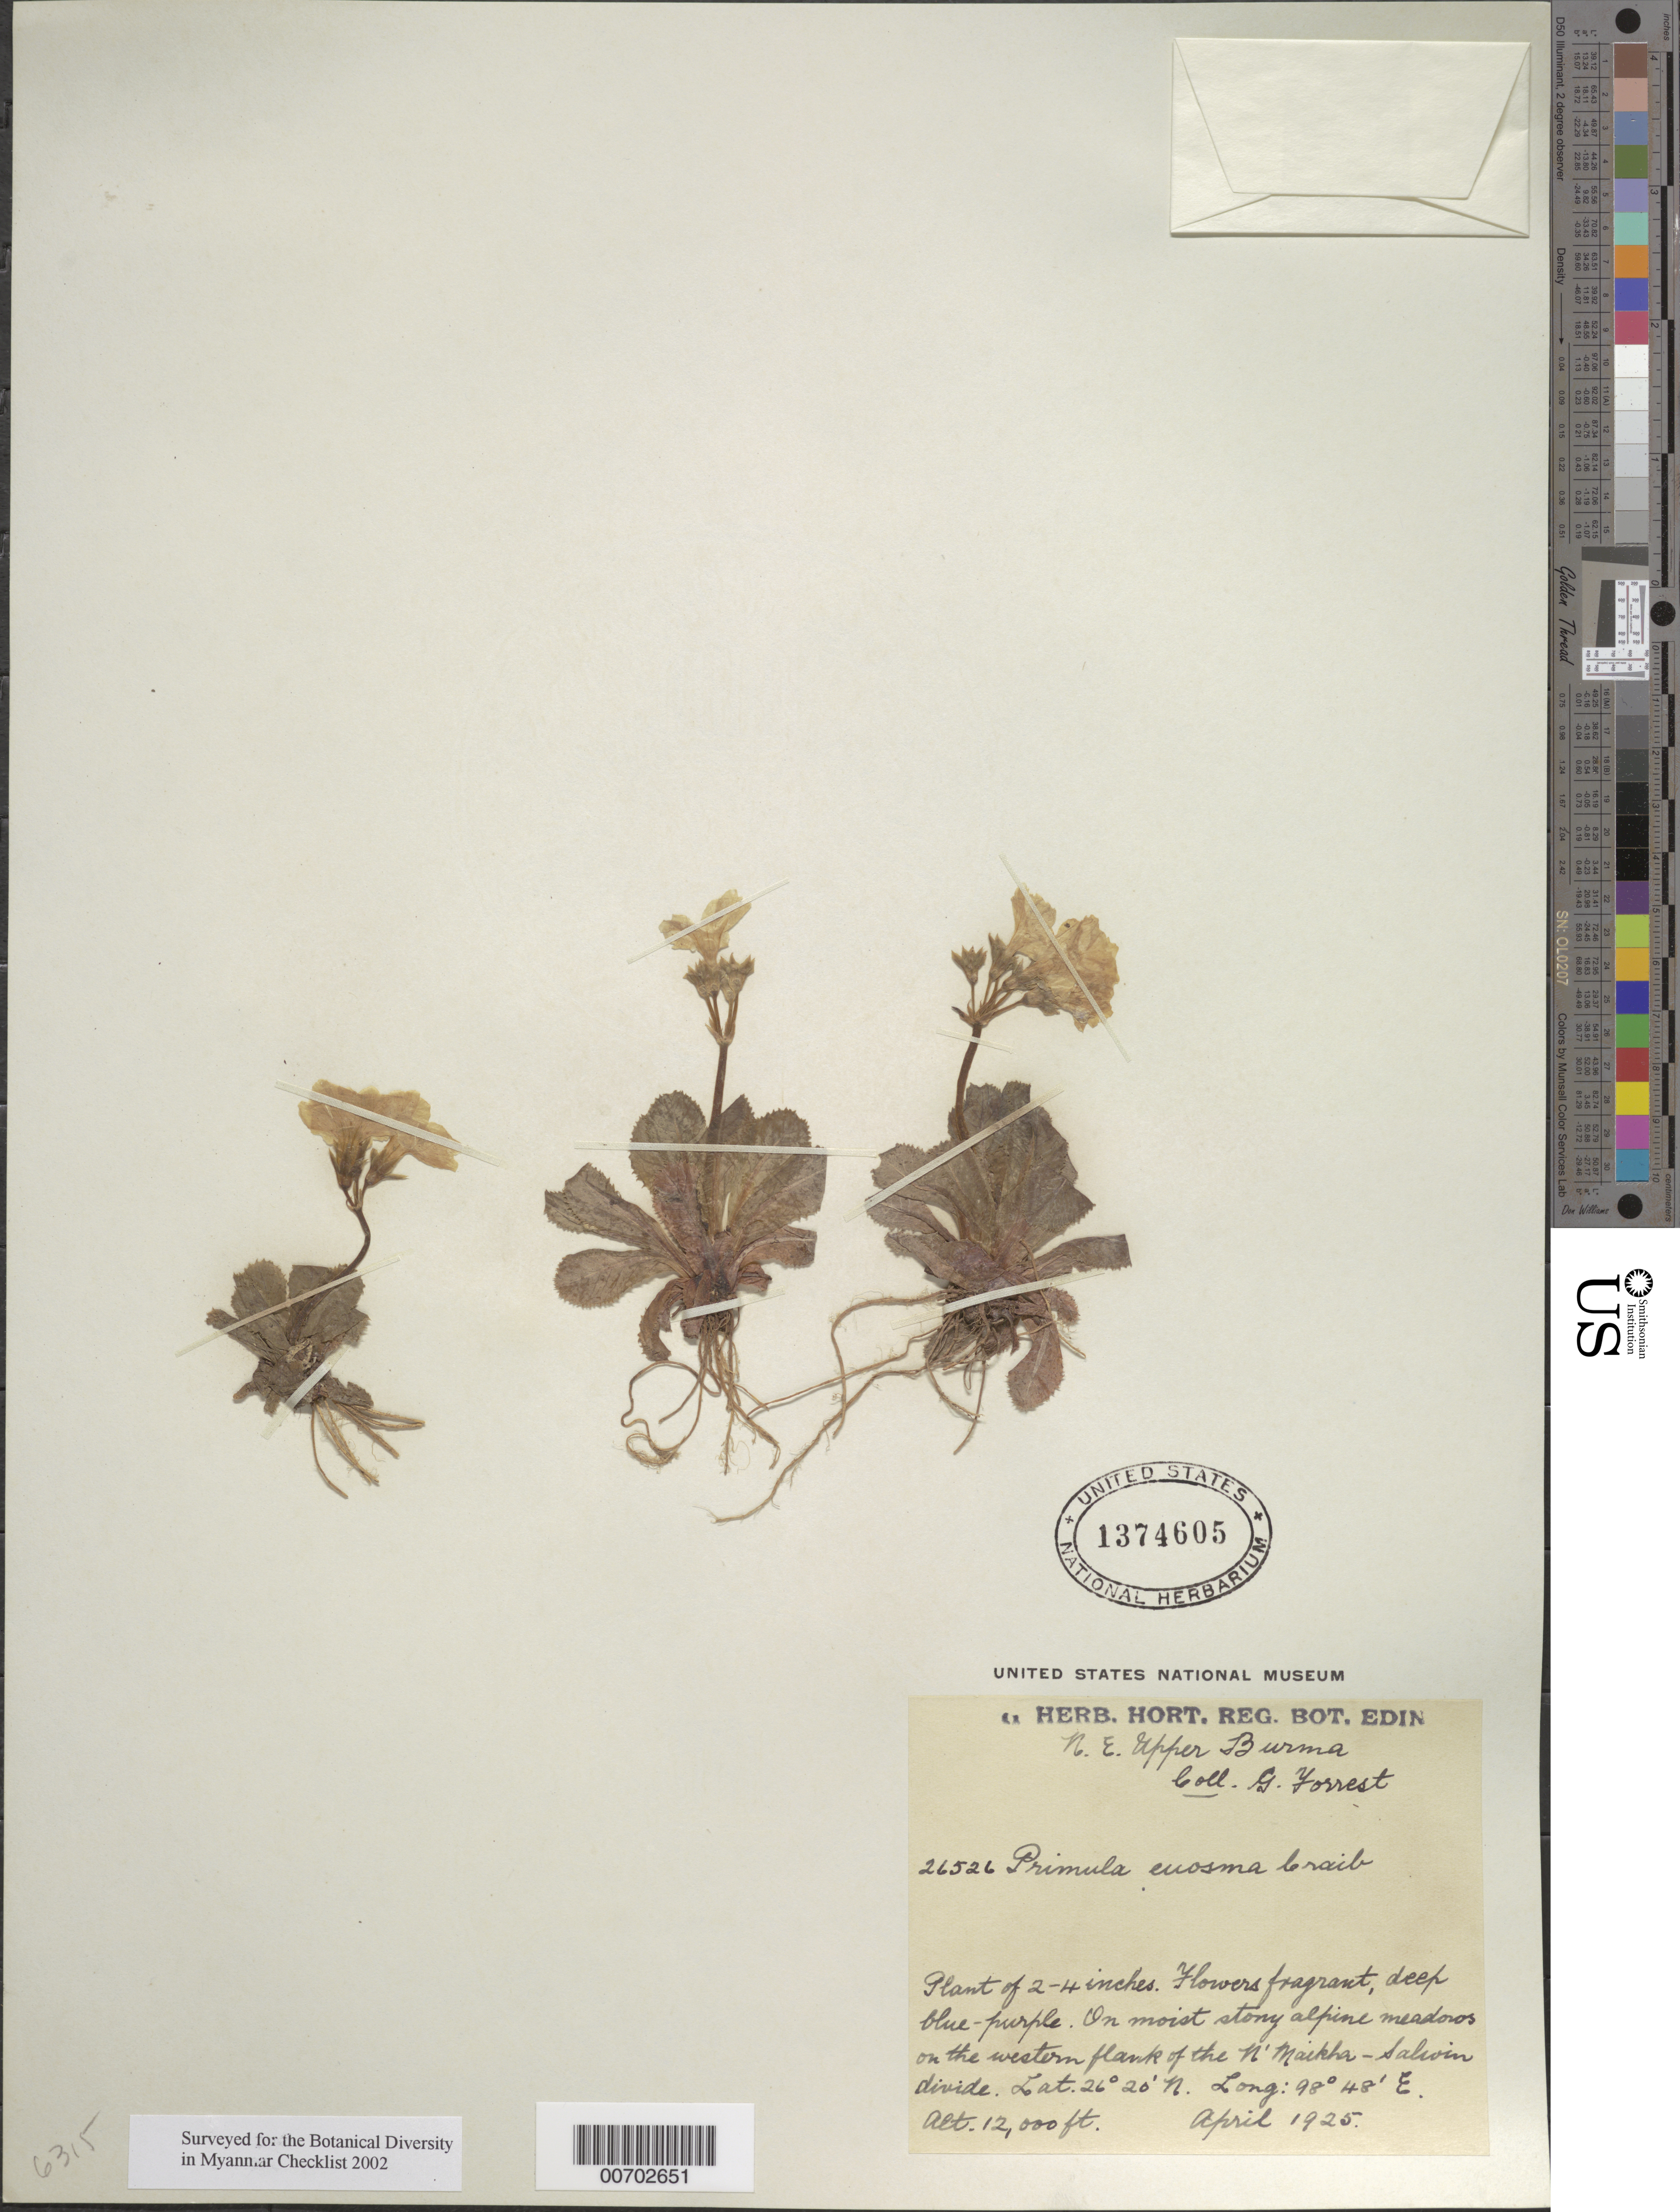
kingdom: Plantae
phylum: Tracheophyta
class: Magnoliopsida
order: Ericales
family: Primulaceae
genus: Primula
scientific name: Primula euosma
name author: Craib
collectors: G. Forrest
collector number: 26526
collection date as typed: Apr 1925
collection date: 1925-04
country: Myanmar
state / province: Kachin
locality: N'Maikha-Salwin Divide, W flank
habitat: Moist stony alpine meadows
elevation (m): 3658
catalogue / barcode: US 1374605